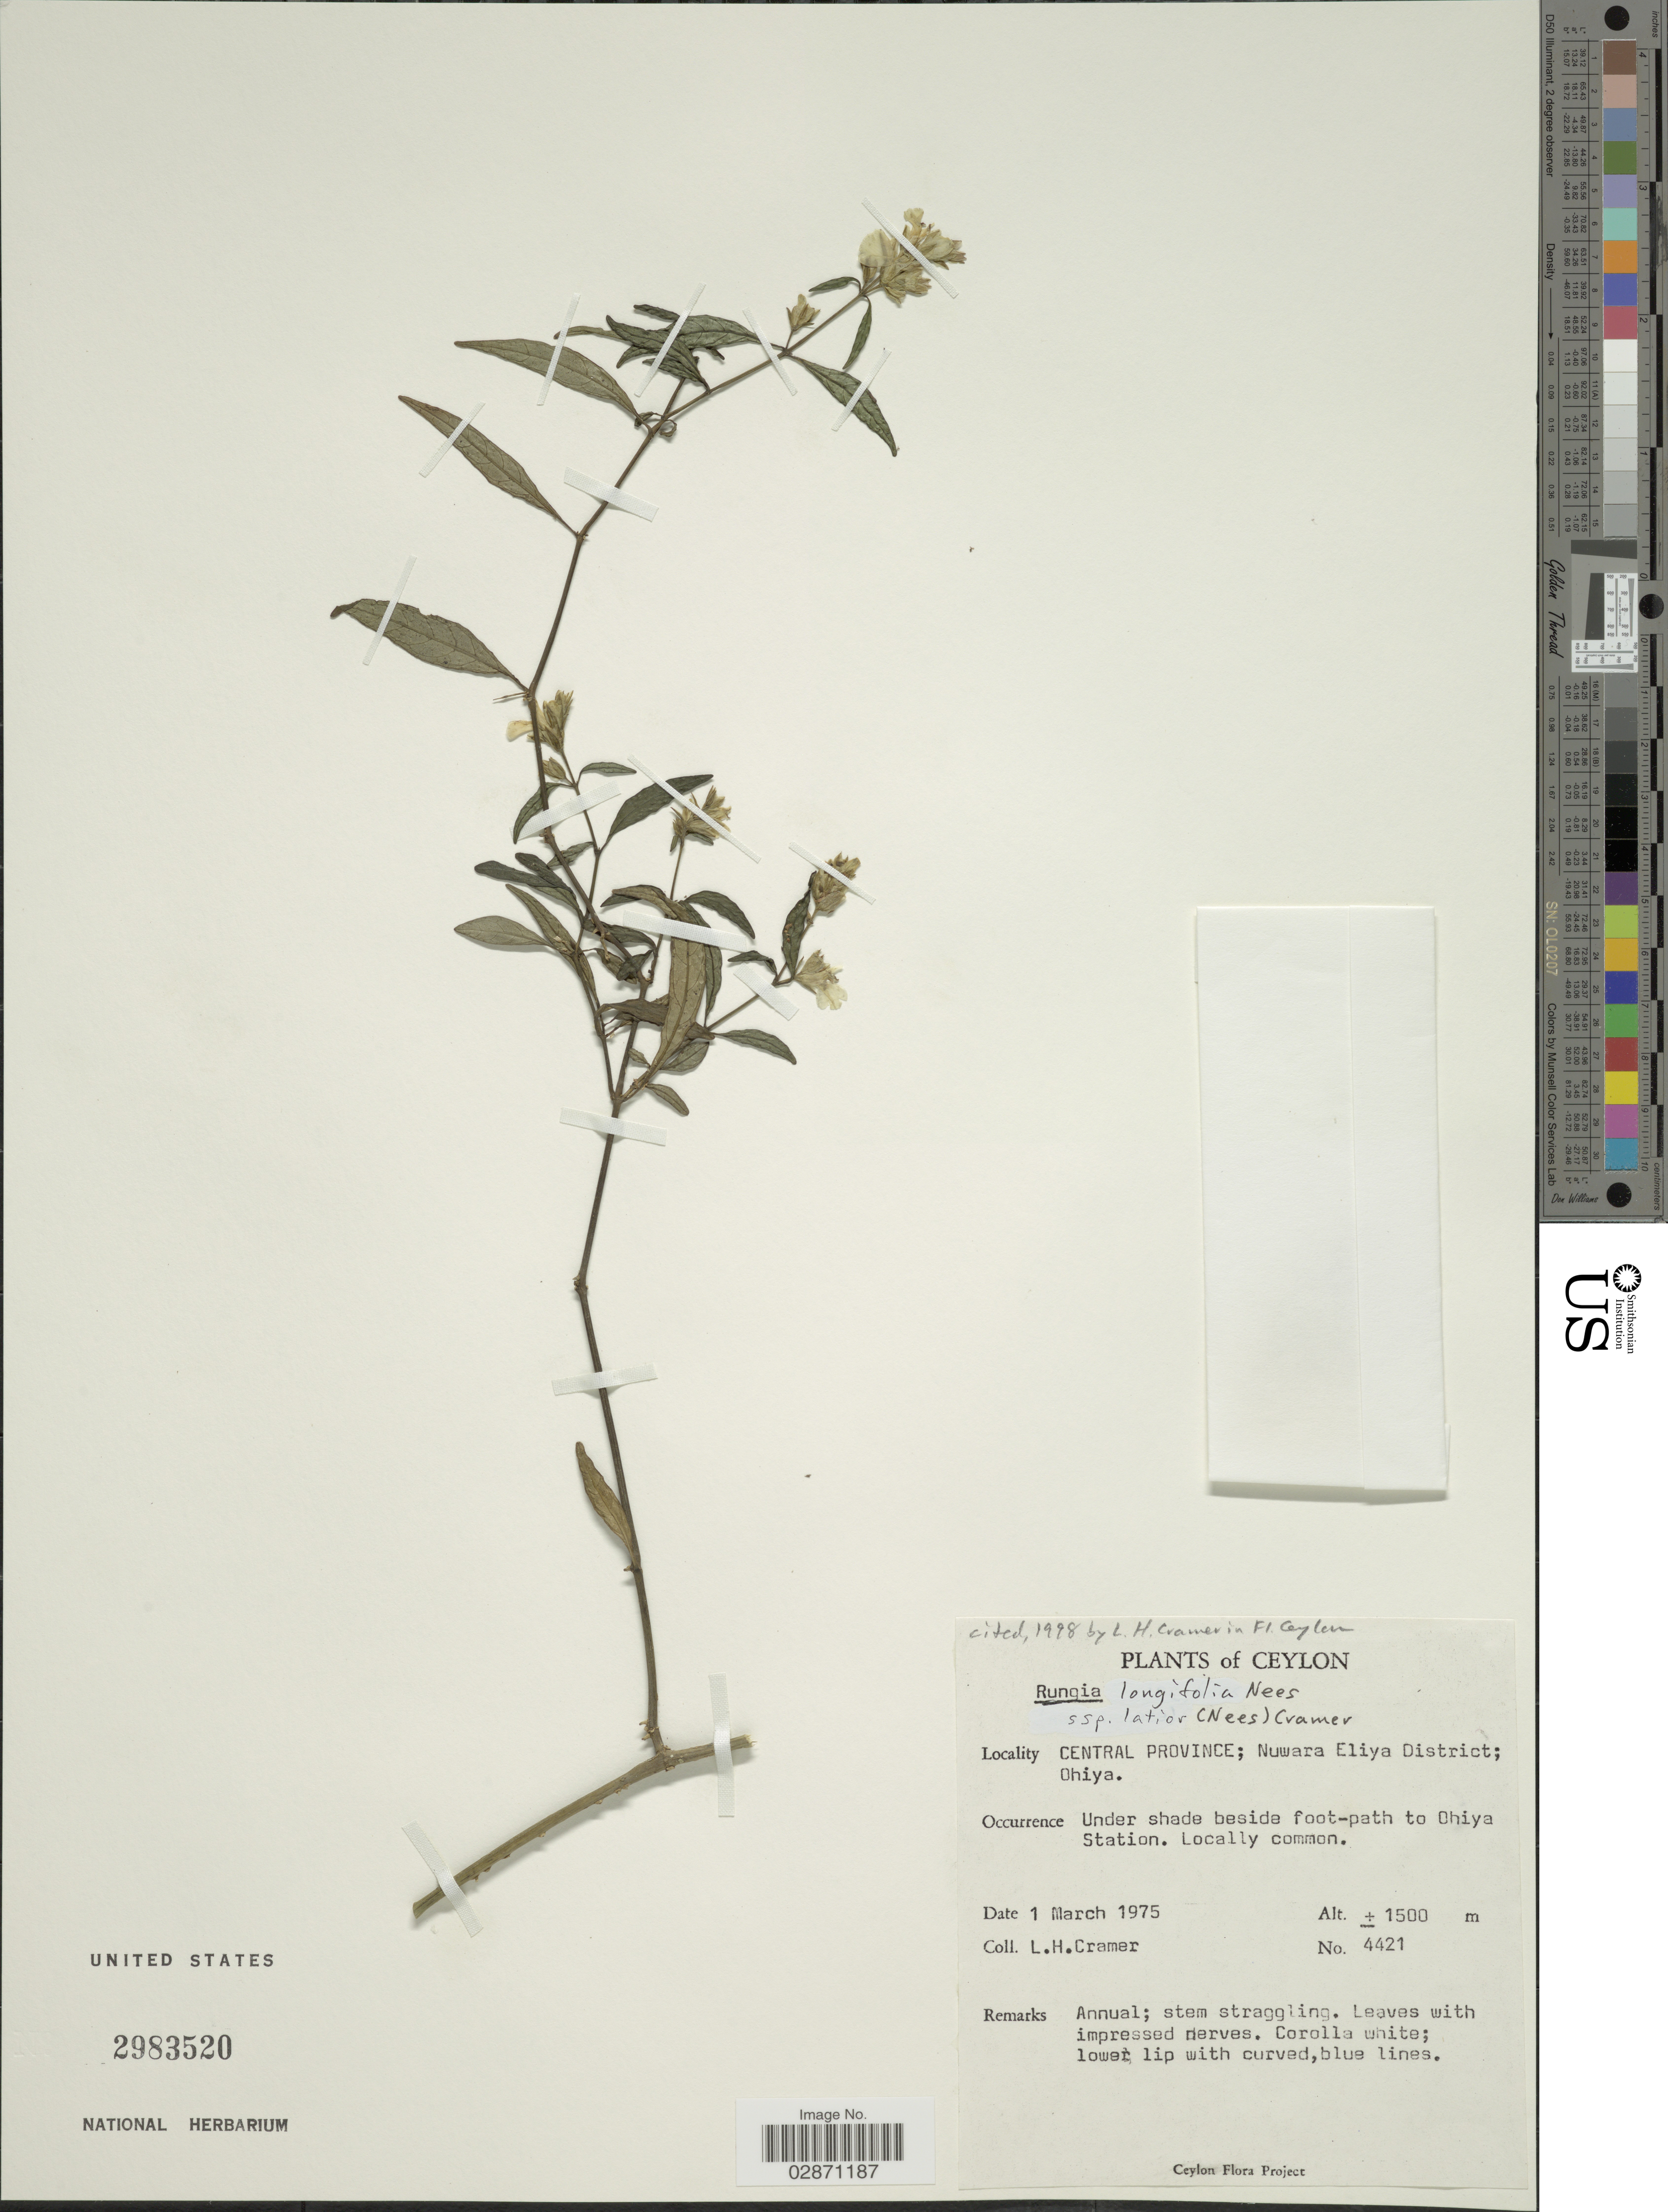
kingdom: Plantae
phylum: Tracheophyta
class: Magnoliopsida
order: Lamiales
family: Acanthaceae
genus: Rungia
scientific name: Rungia longifolia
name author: Nees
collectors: L. H. Cramer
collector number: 4421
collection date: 1975-03-01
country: Sri Lanka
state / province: Central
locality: Nuwara Eliya District; Ohiya. Under shade beside foot-path to Ohiya Station. Ceylon.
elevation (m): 1500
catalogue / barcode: US 2983520